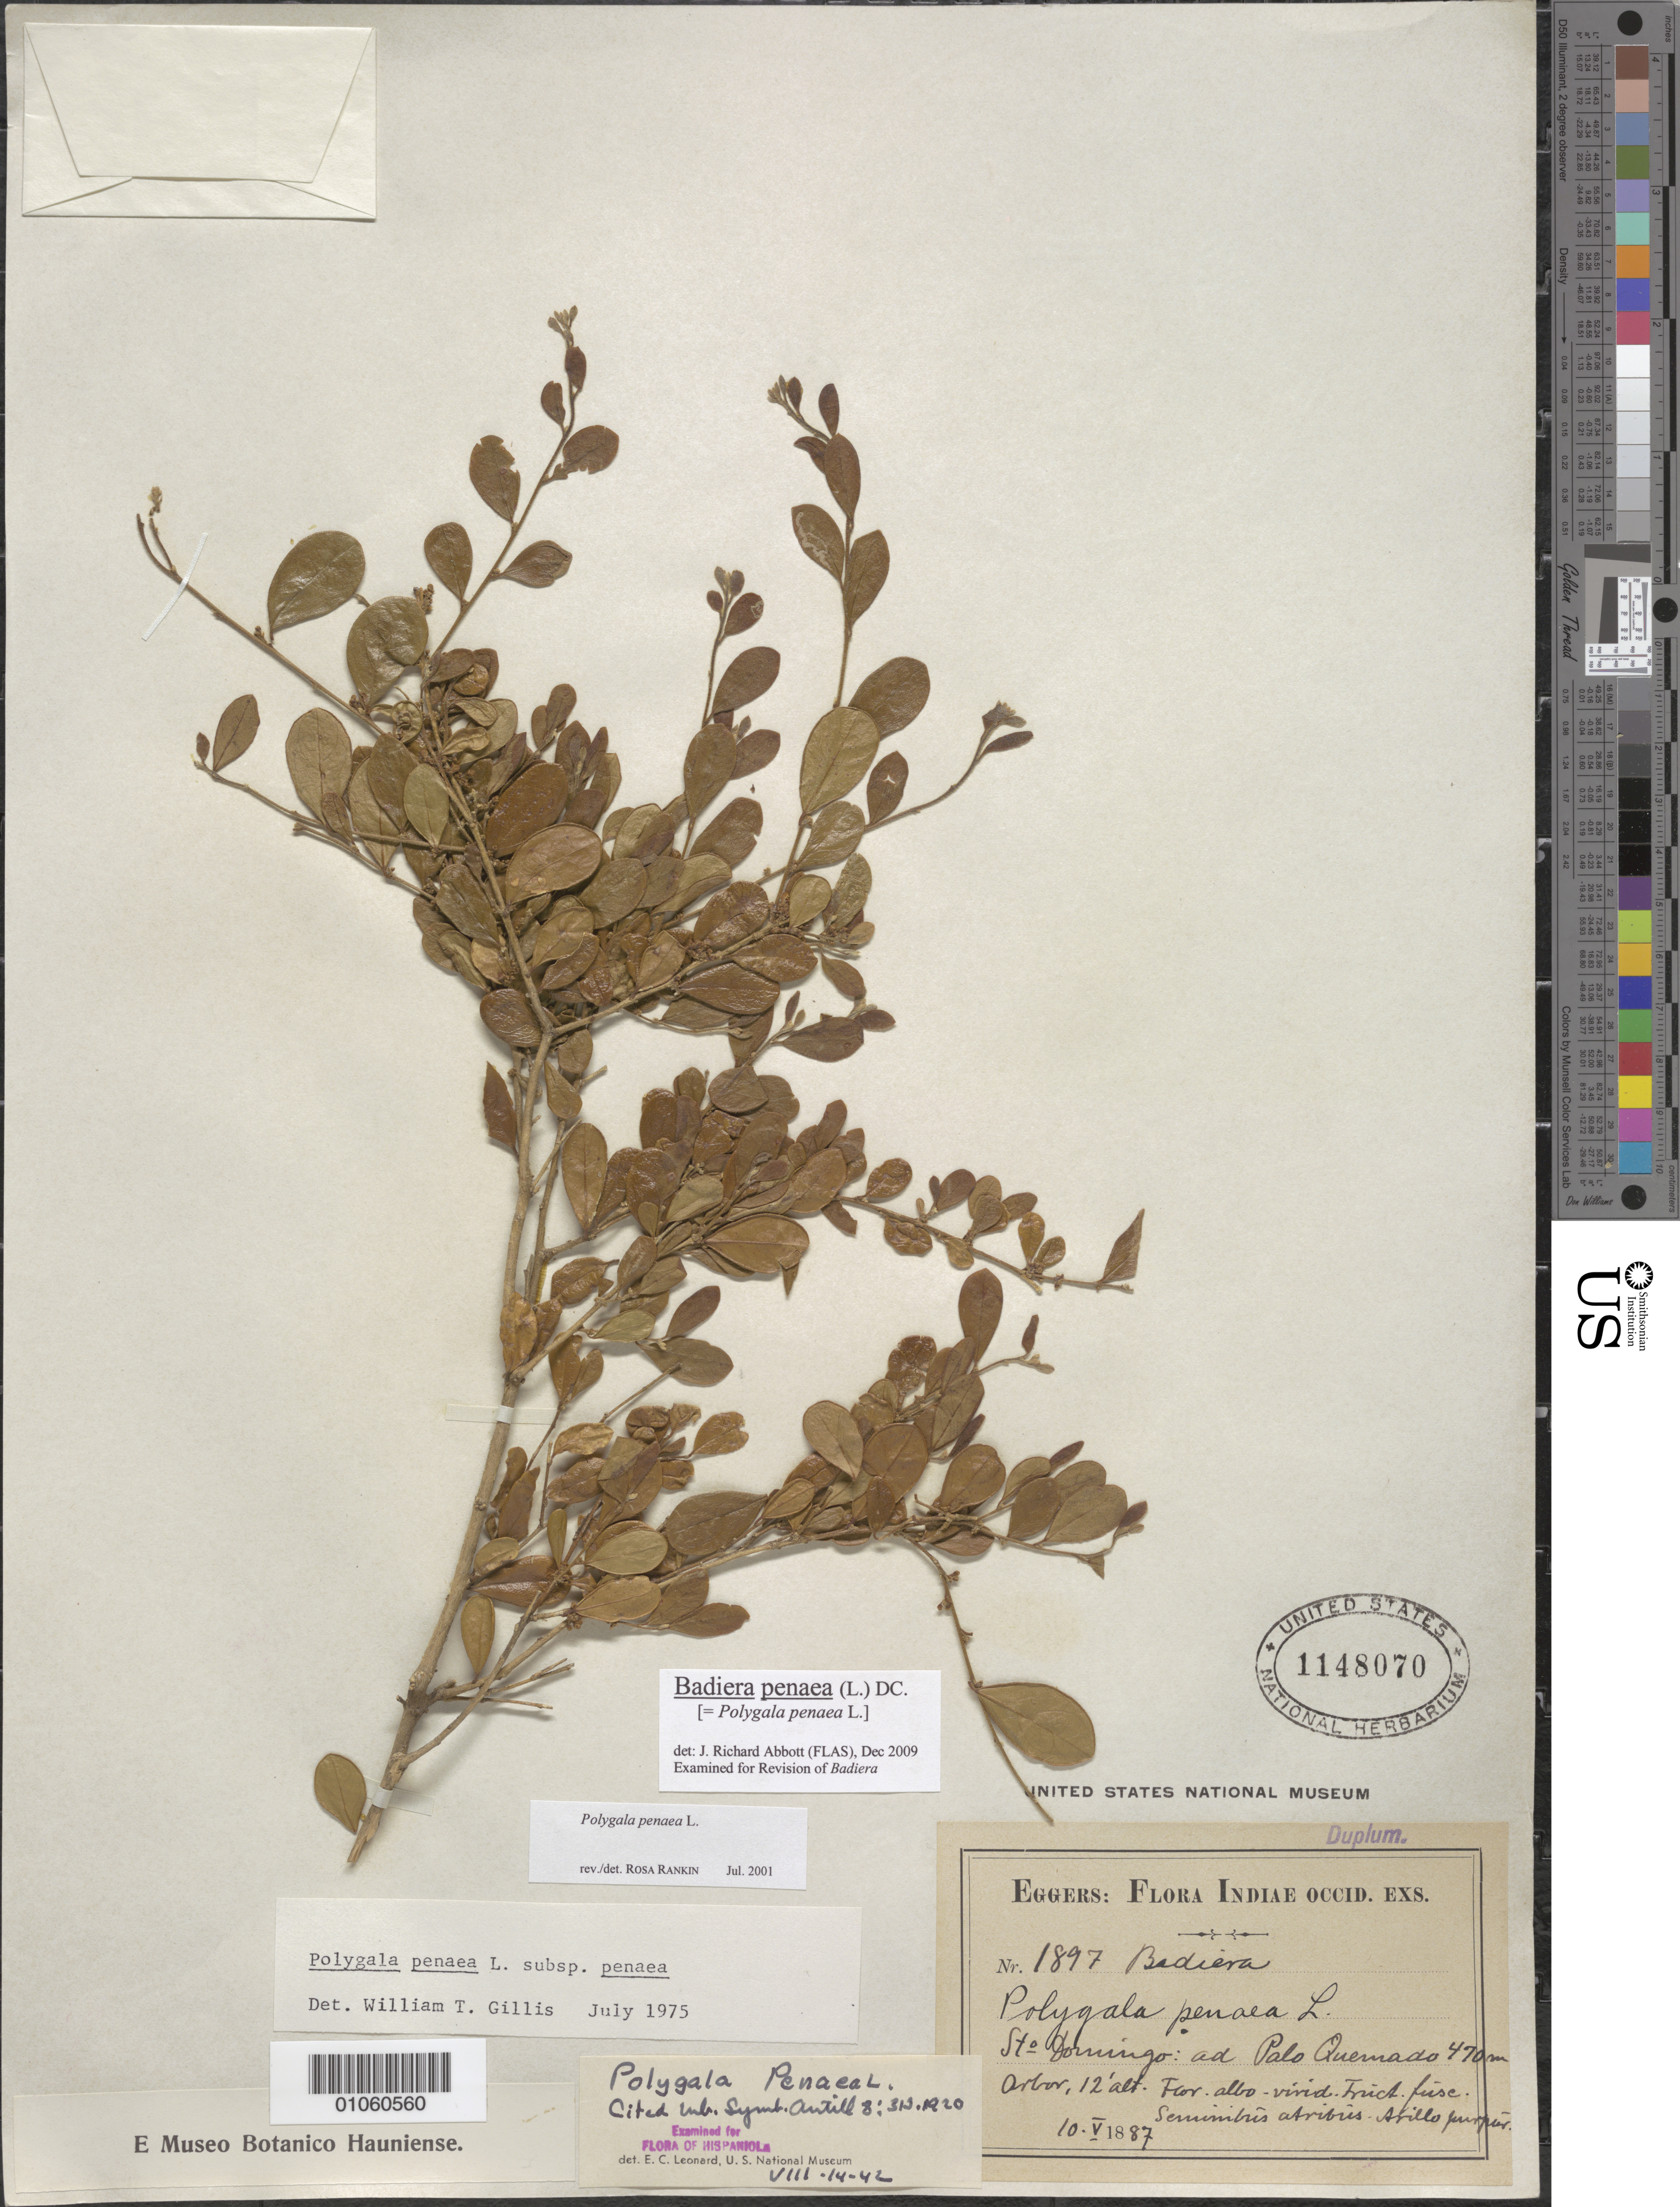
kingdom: Plantae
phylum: Tracheophyta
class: Magnoliopsida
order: Fabales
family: Polygalaceae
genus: Badiera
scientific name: Badiera penaea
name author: (L.) DC.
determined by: Abbott, J. R., (FLAS)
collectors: H. F. A. von Eggers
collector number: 1897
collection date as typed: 10 May 1887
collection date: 1887-05-10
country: Dominican Republic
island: Hispaniola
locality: Sierra del Palo Quemado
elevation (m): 470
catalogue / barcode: US 1148070